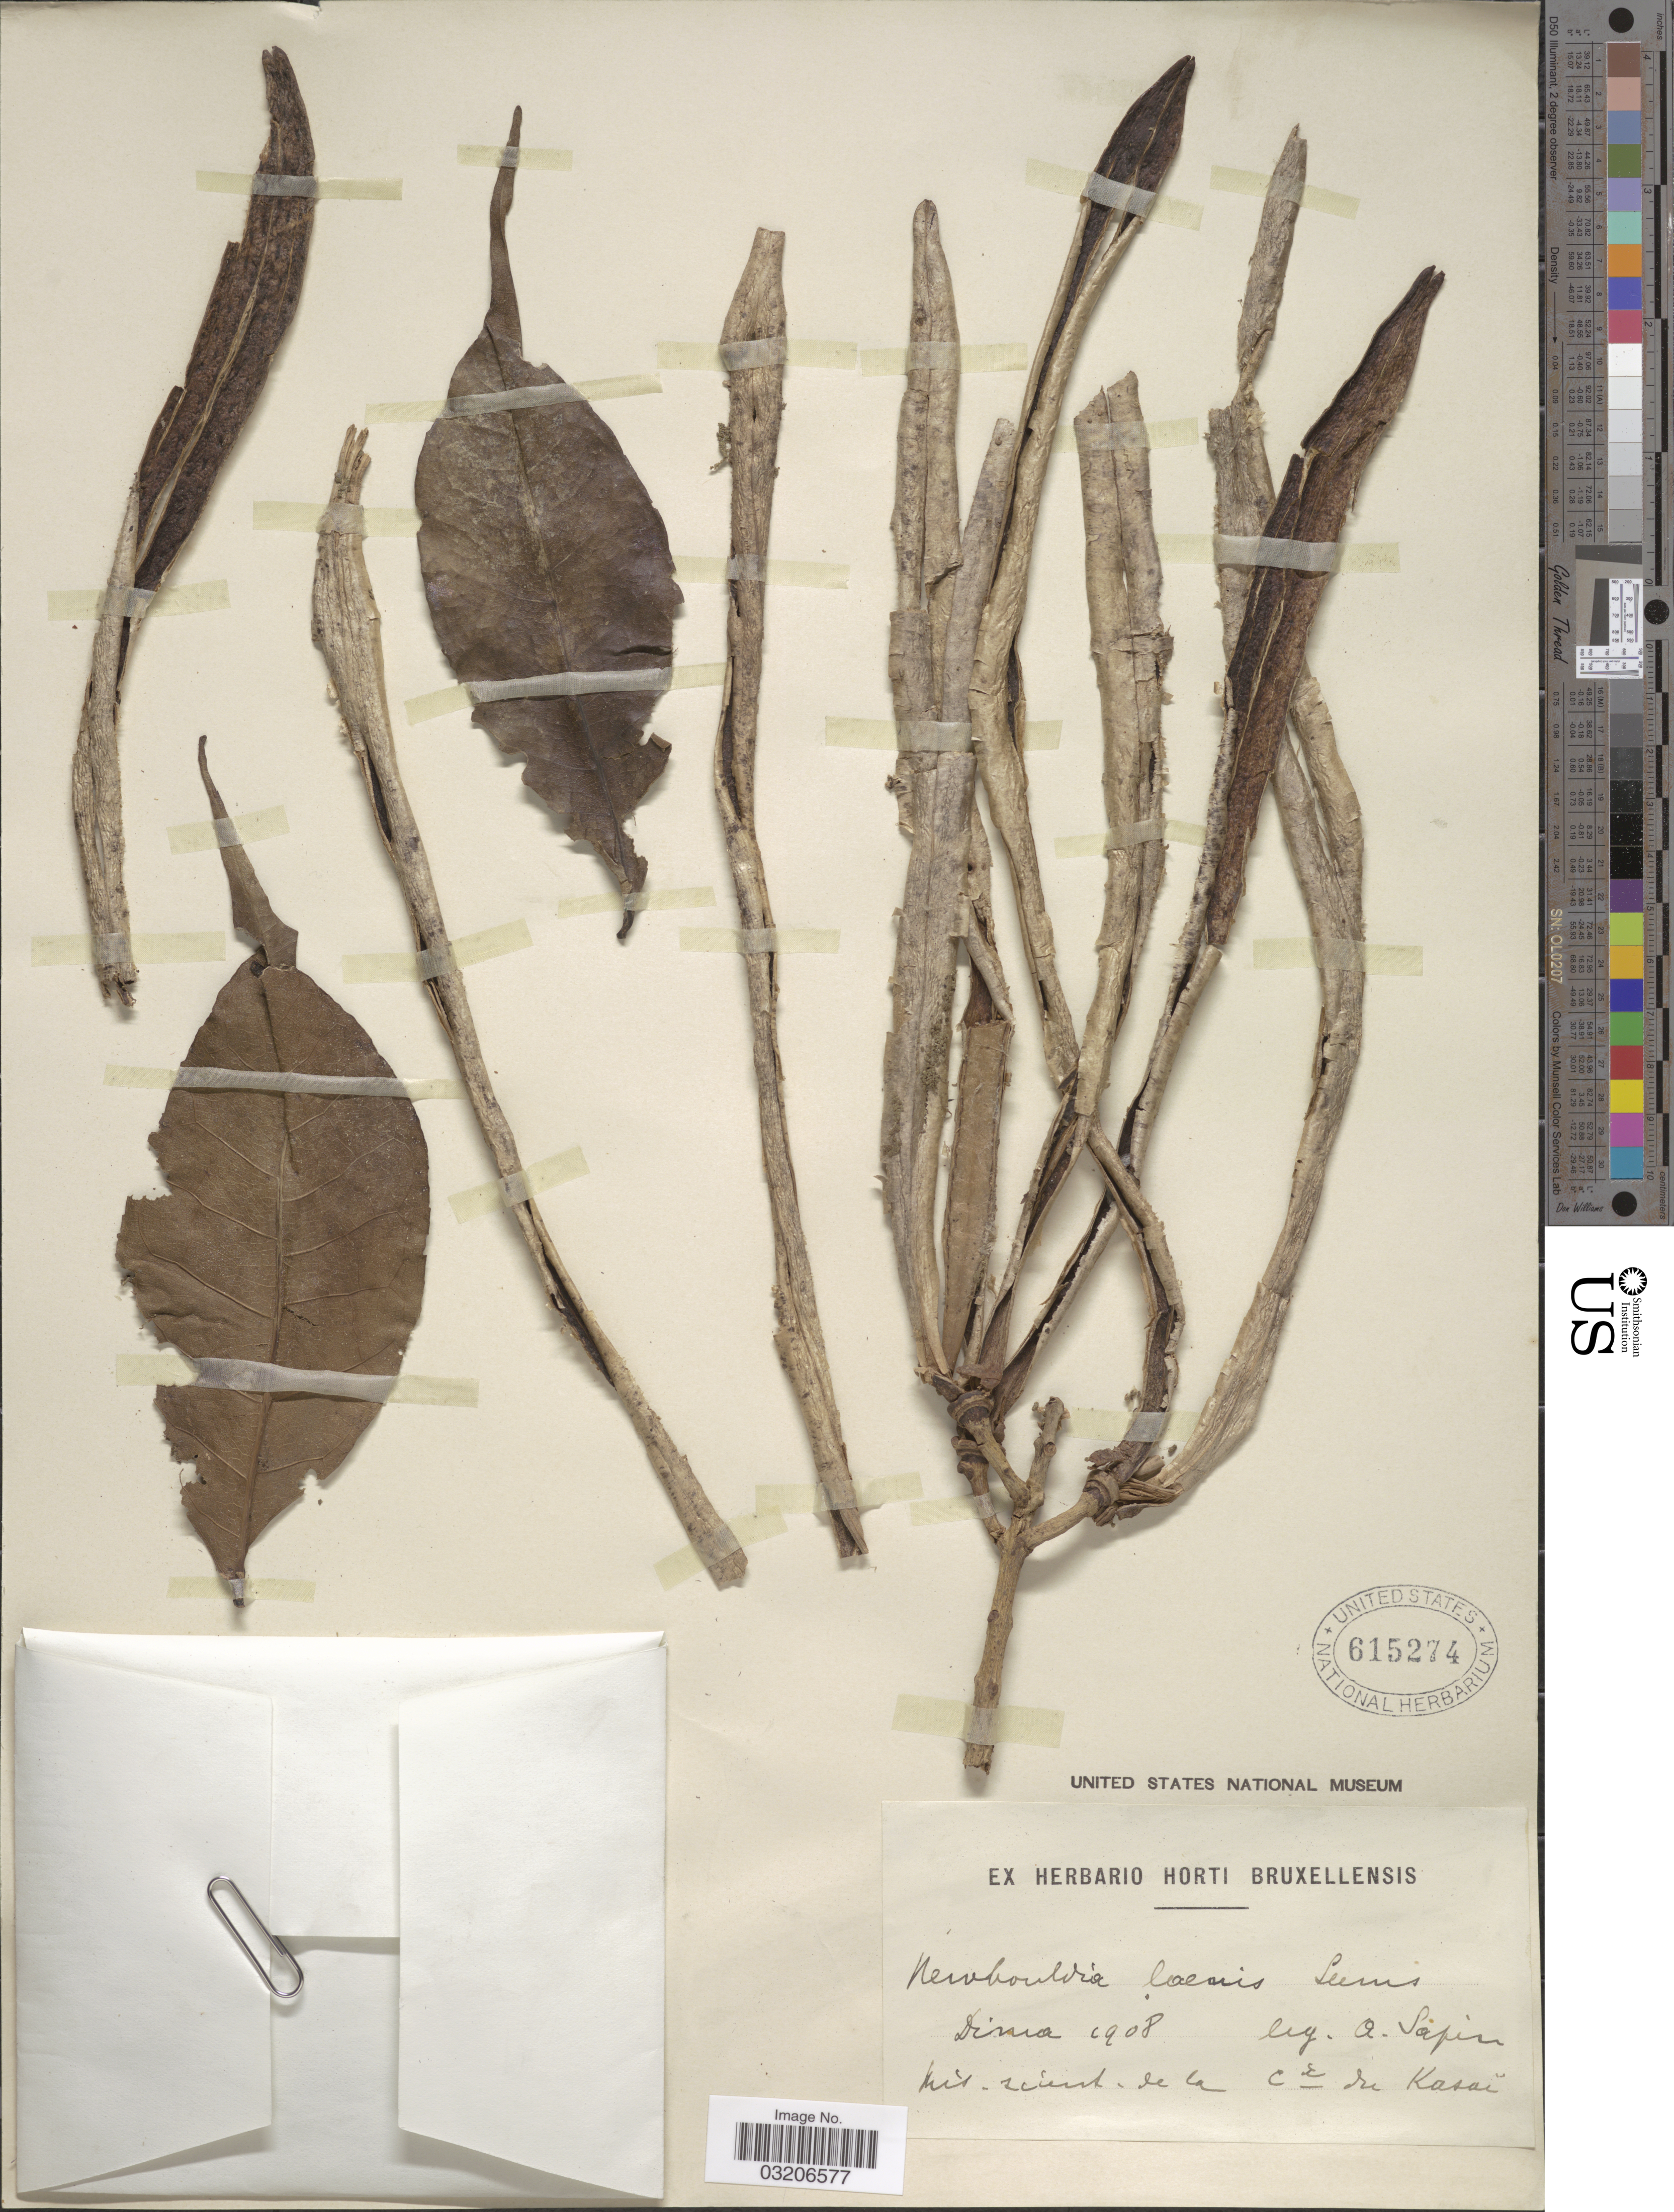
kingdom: Plantae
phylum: Tracheophyta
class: Magnoliopsida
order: Lamiales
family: Bignoniaceae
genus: Newbouldia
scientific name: Newbouldia laevis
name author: (P. Beauv.) Seem. ex Bureau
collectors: A. Sapin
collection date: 1908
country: Congo, Democratic Republic of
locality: Mis. scient. de la Cie du. Kasai.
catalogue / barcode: US 615274